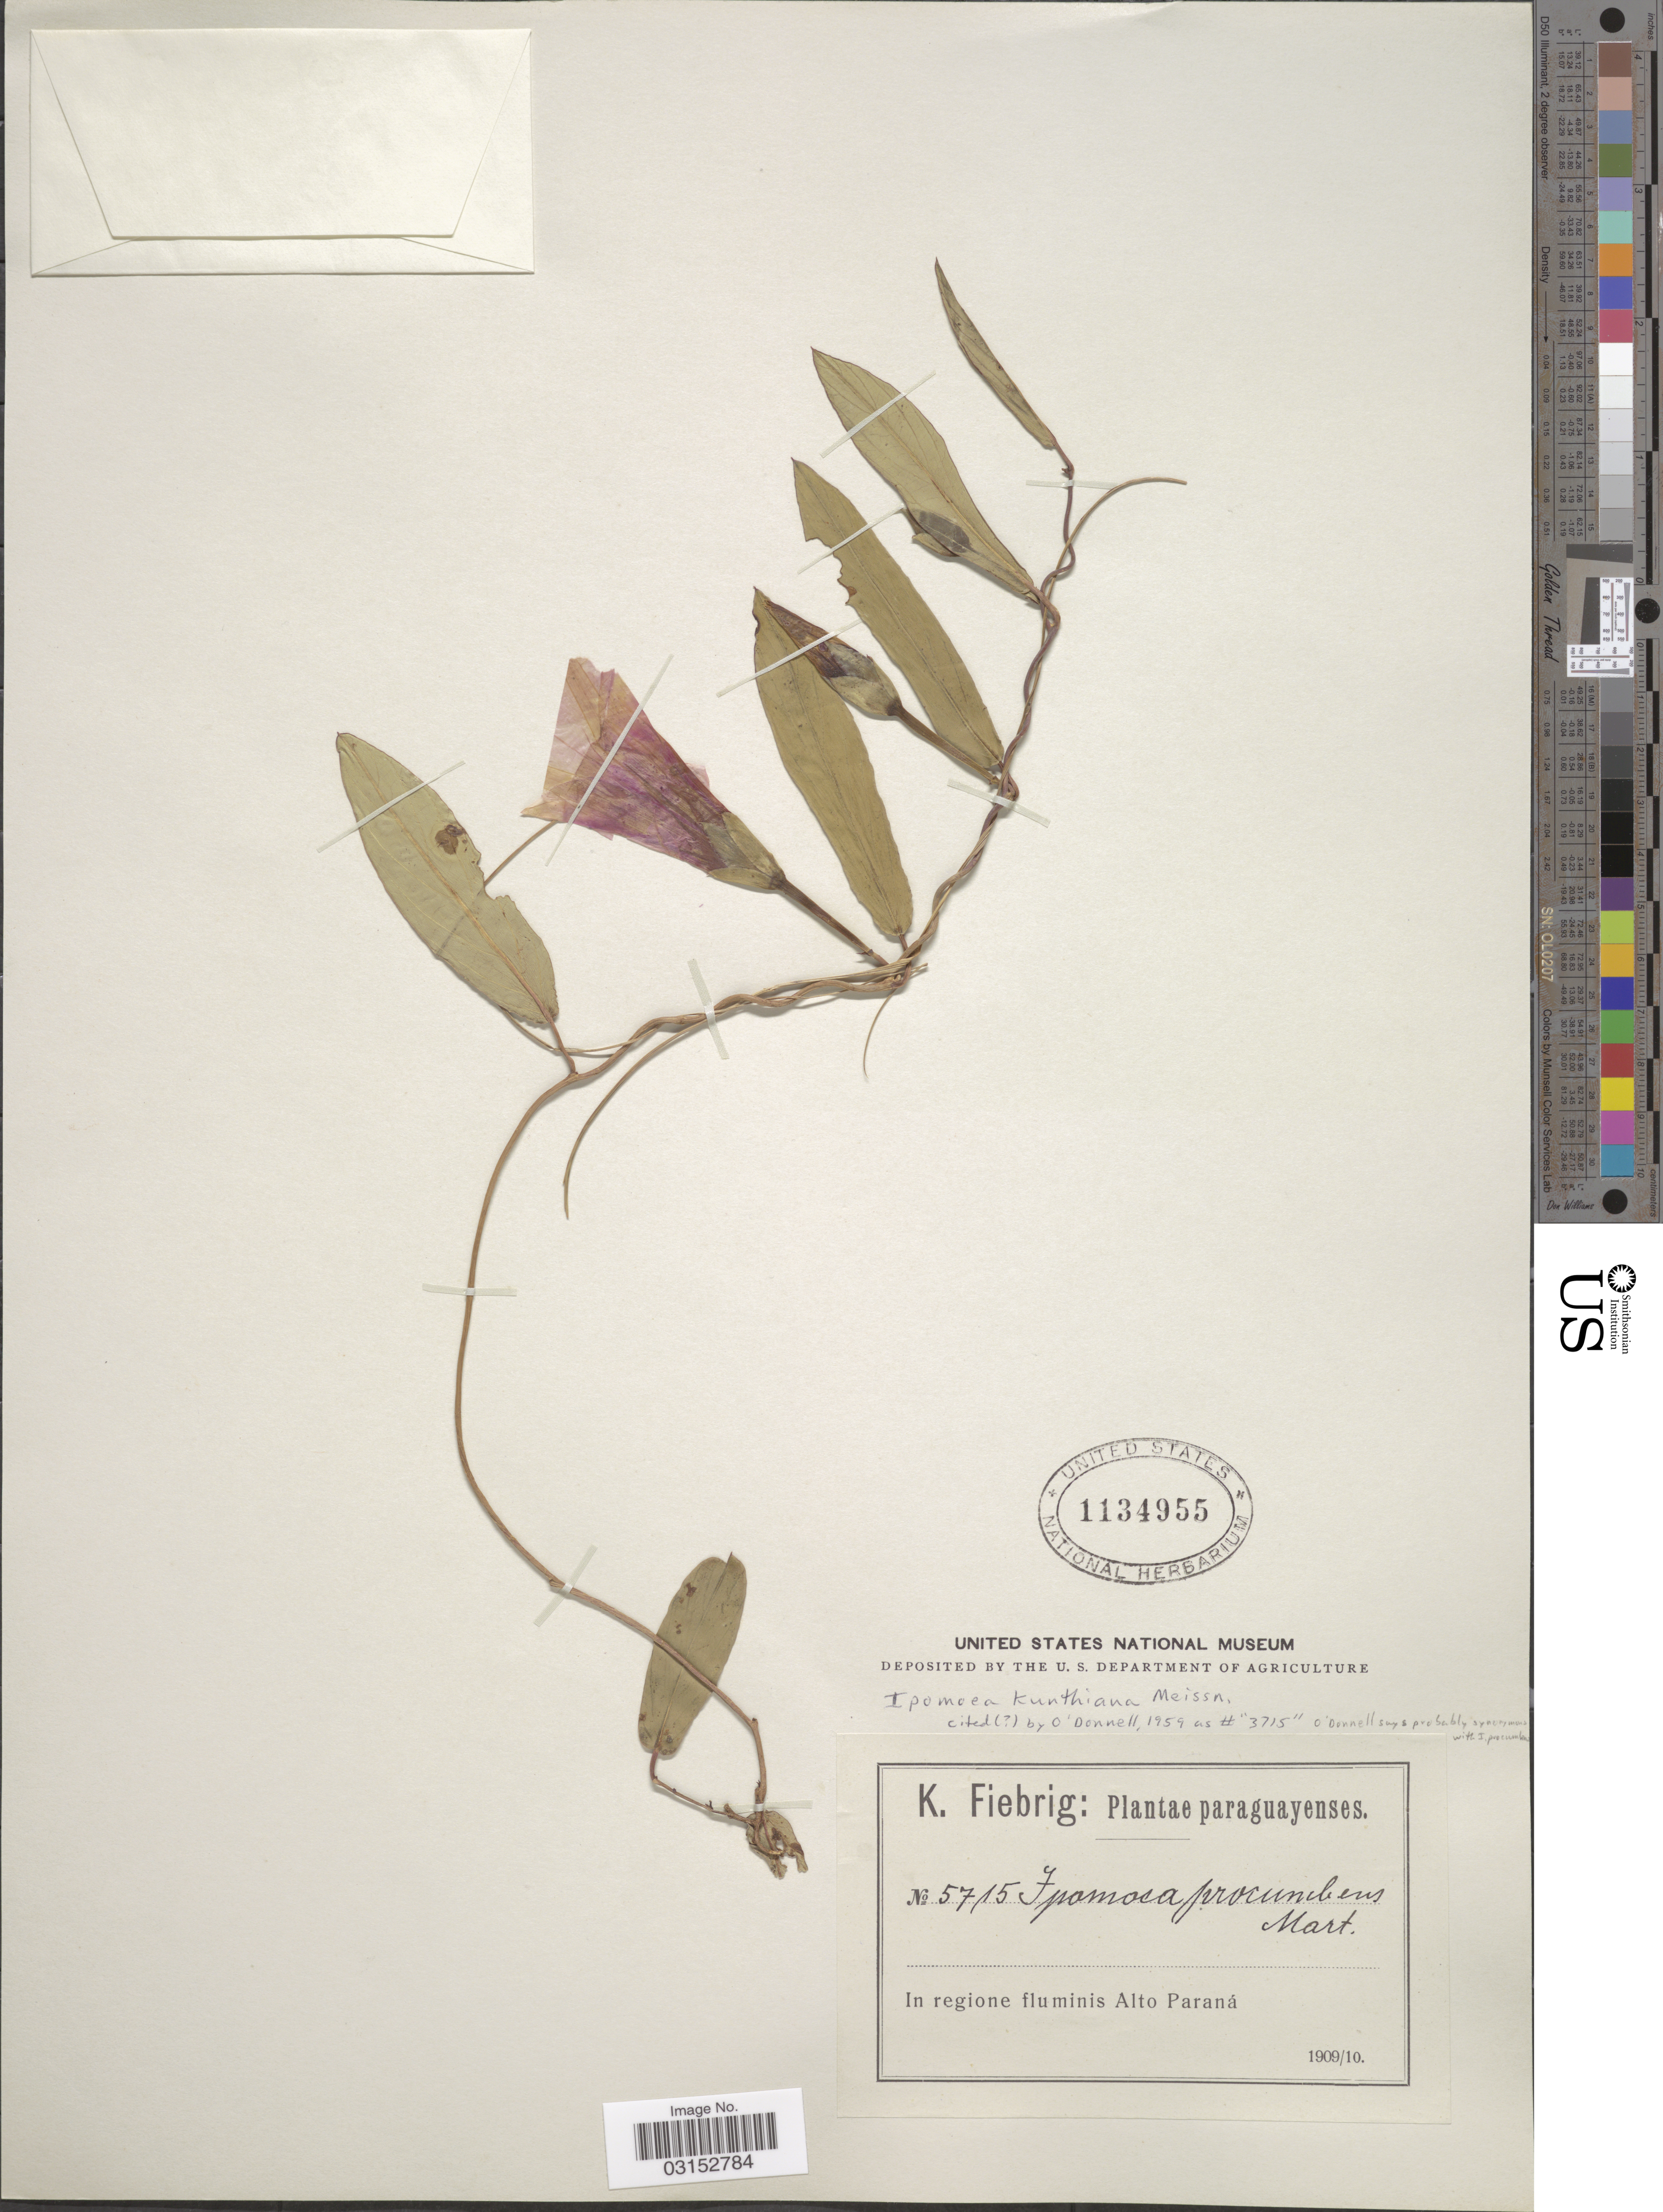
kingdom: Plantae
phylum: Tracheophyta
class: Magnoliopsida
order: Solanales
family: Convolvulaceae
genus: Ipomoea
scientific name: Ipomoea kunthiana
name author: Meisn.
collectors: K. Fiebrig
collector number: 5715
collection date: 1909/1910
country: Paraguay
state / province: Alto Parana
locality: In regione fluminis Alto Paraná.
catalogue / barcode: US 1134955